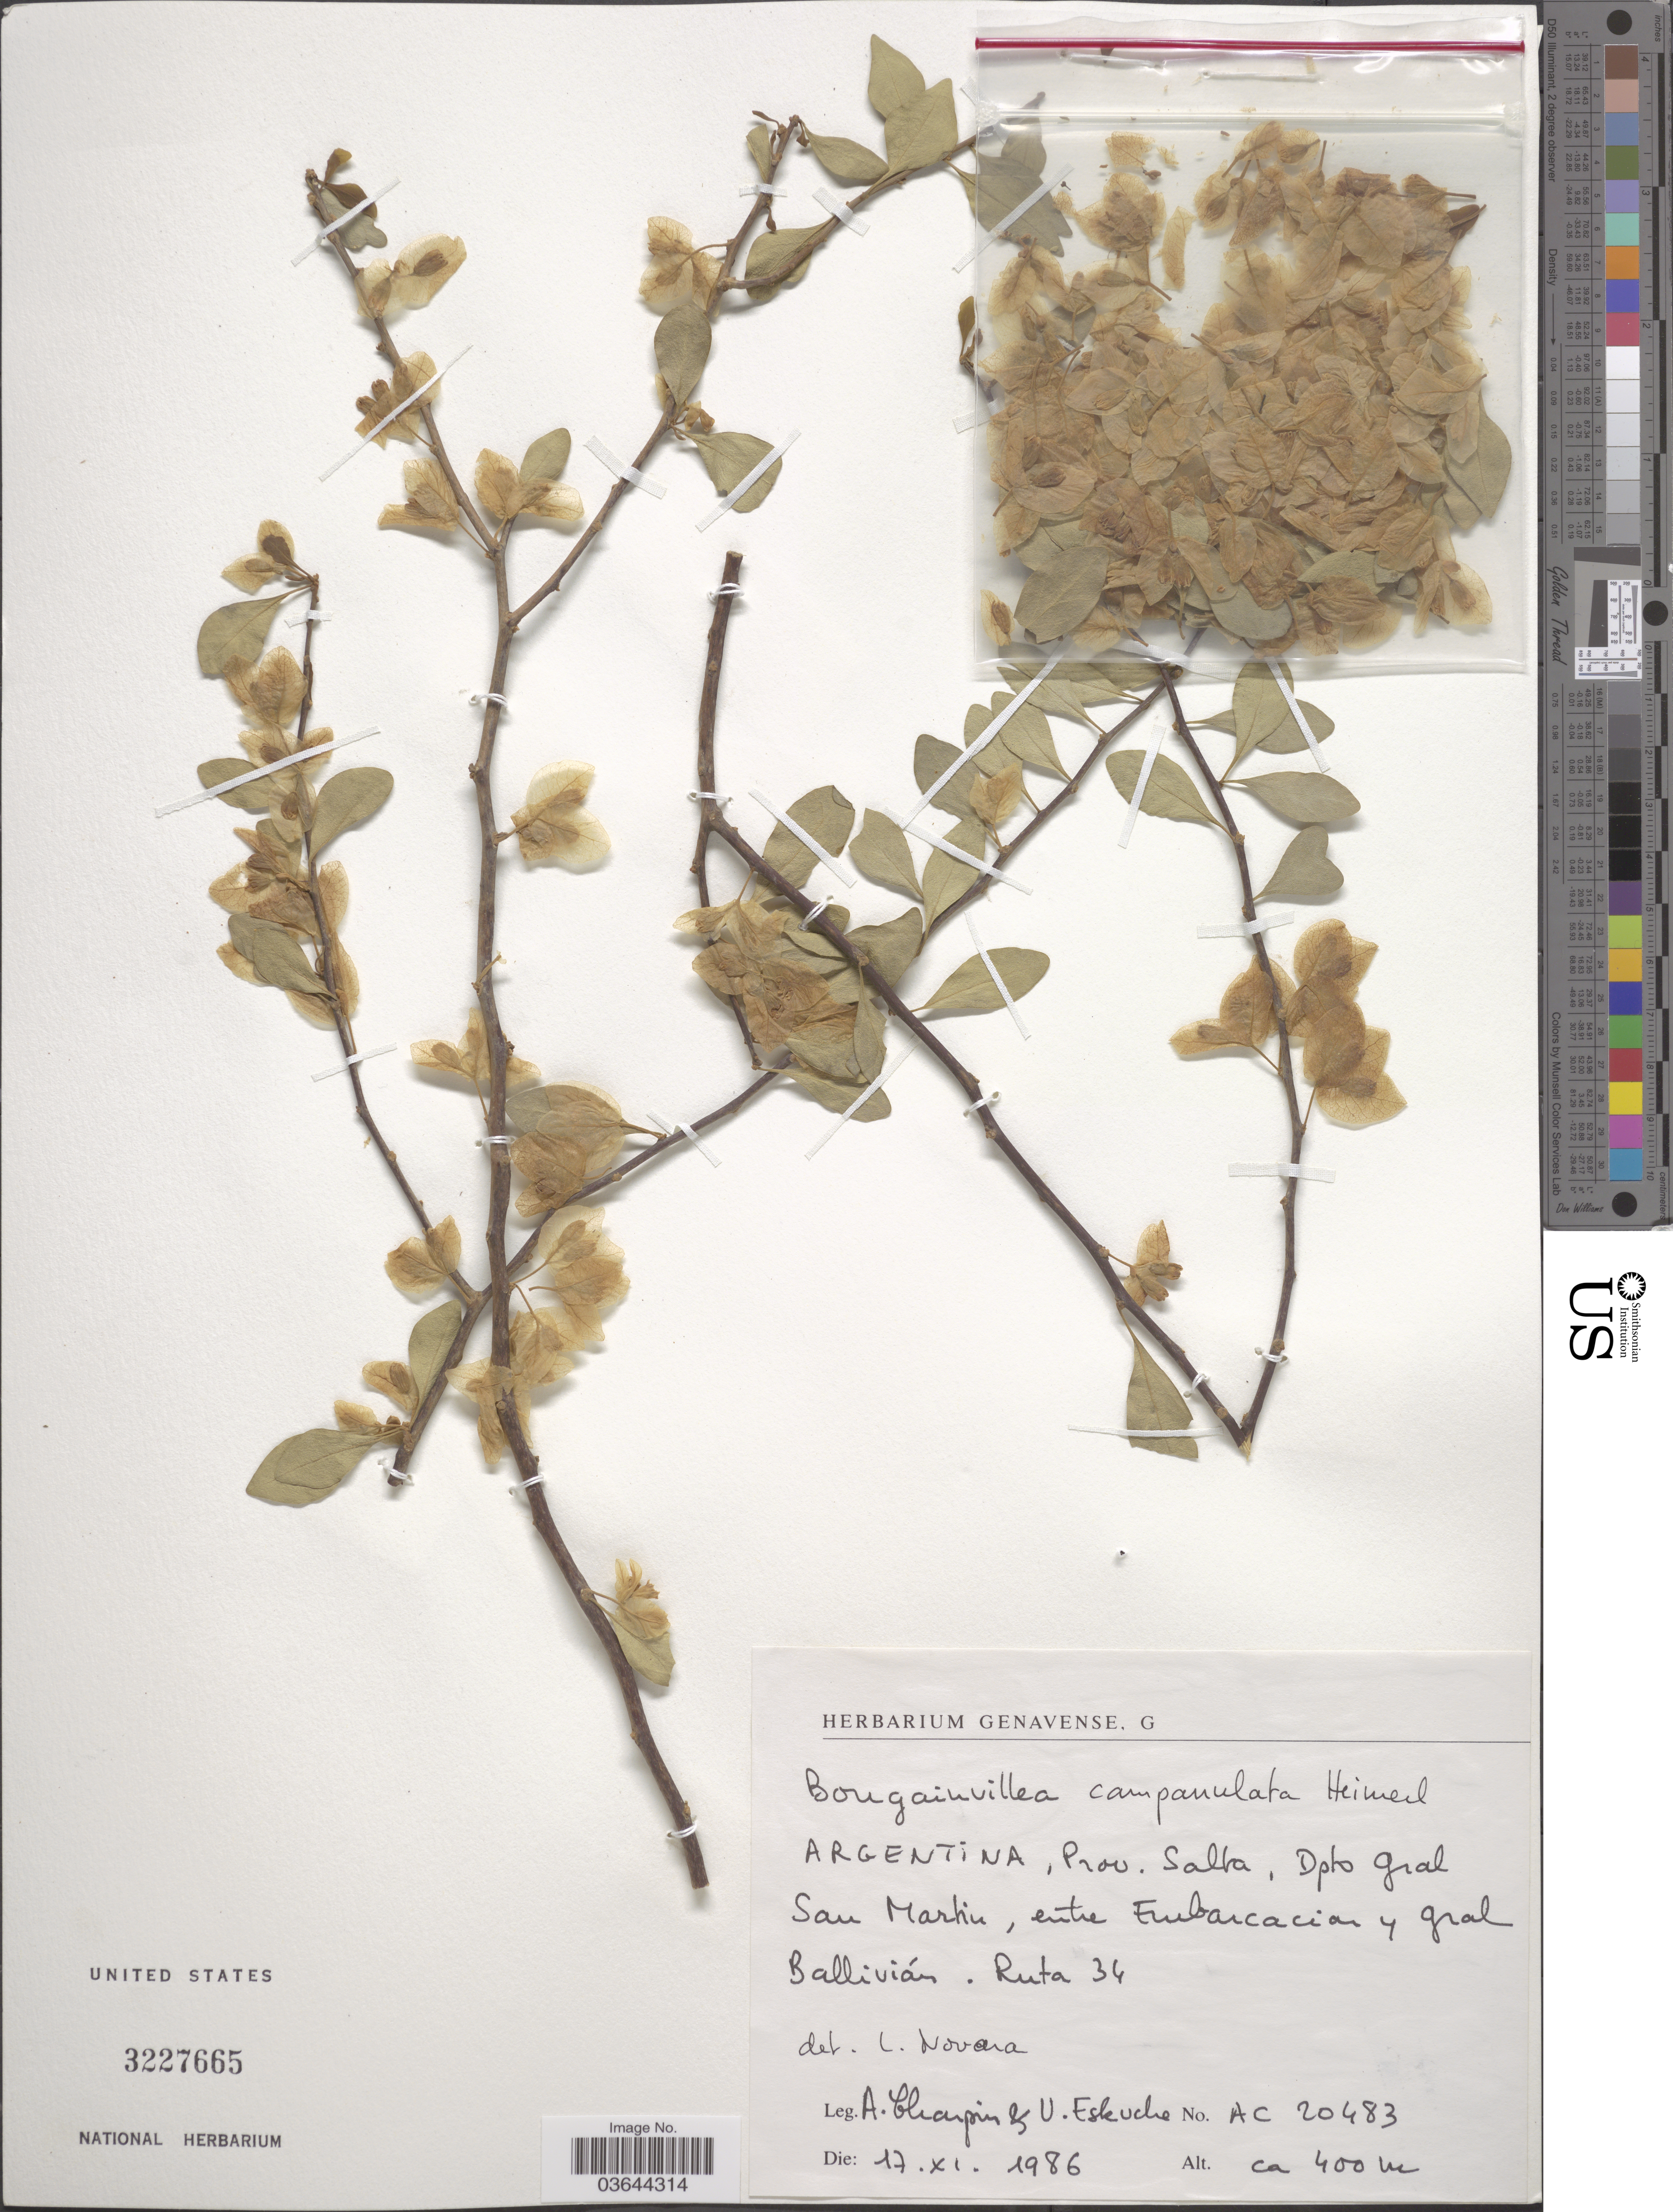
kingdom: Plantae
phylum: Tracheophyta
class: Magnoliopsida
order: Caryophyllales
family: Nyctaginaceae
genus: Bougainvillea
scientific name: Bougainvillea campanulata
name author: Heimerl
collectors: A. Charpin & U. Eskuche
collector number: AC20483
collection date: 1986-11-17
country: Argentina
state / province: Salta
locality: Dpto Gral. San Martin, entre Embacacia y Gral Ballivián. Ruta 34.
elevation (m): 400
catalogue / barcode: US 3227665